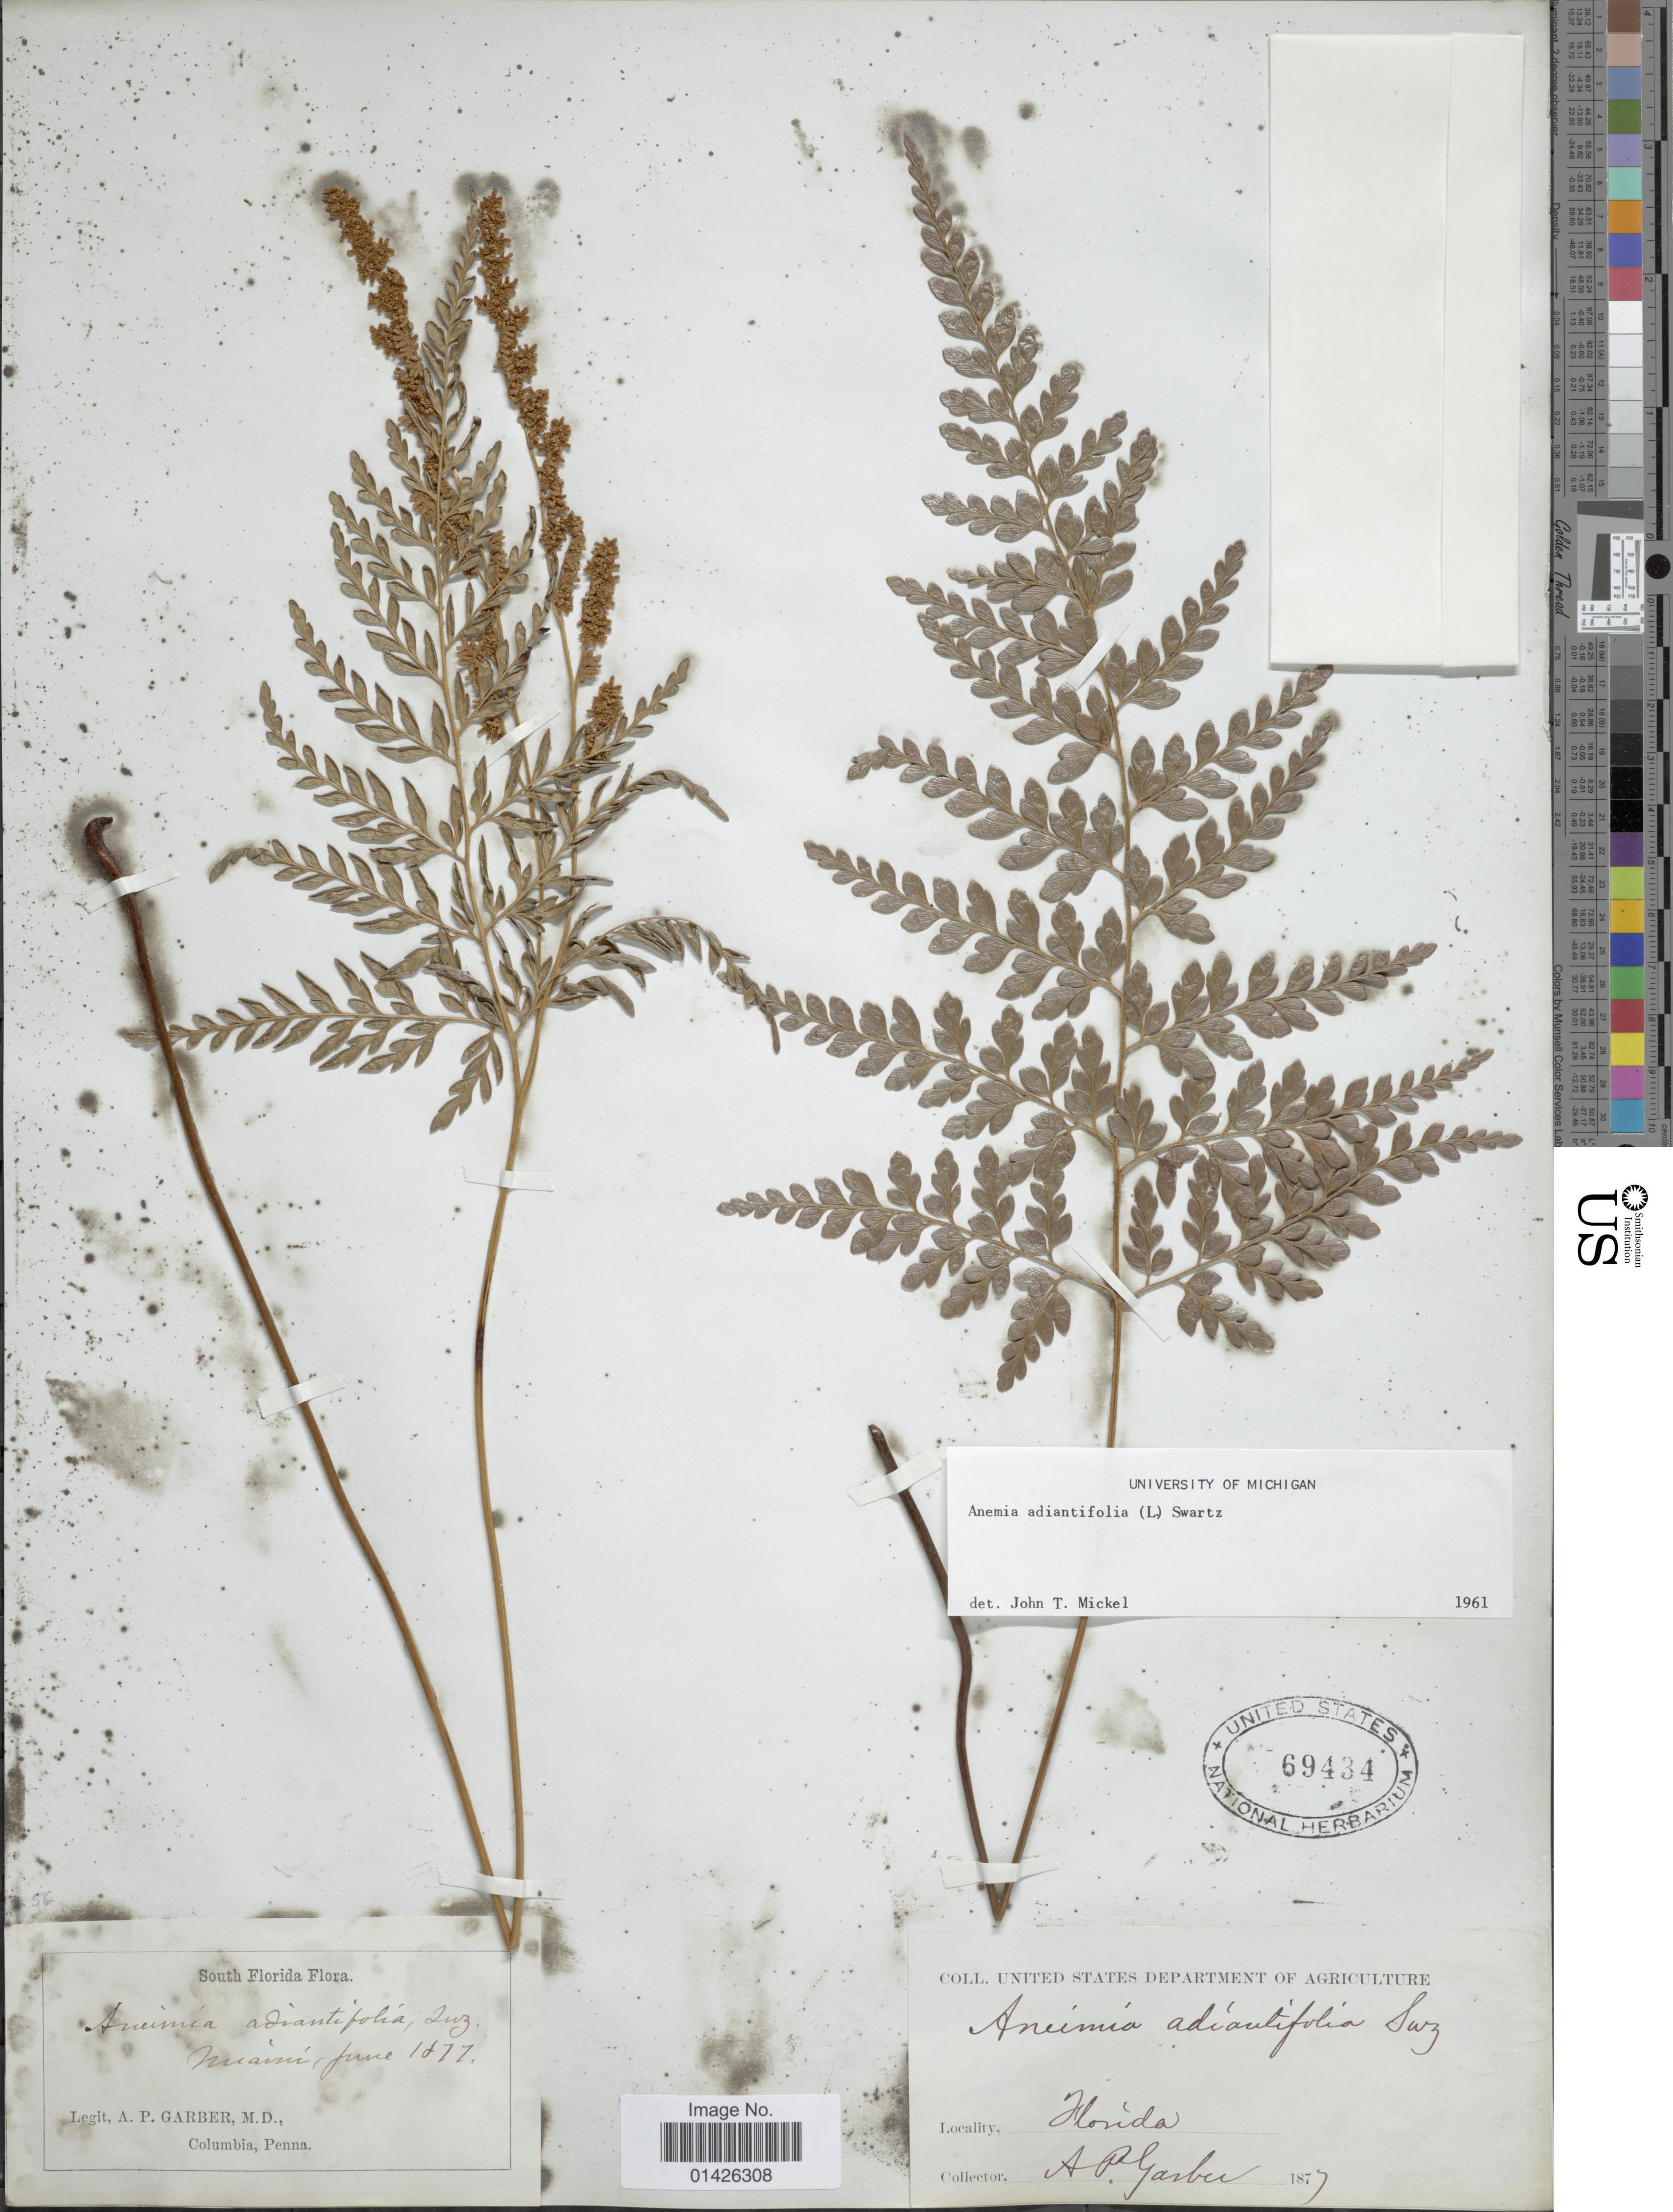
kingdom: Plantae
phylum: Tracheophyta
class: Polypodiopsida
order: Schizaeales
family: Anemiaceae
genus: Anemia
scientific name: Anemia adiantifolia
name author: (L.) Sw.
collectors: A. P. Garber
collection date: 1877-06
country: United States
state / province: Florida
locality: South Florida, Miami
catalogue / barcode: US 69434